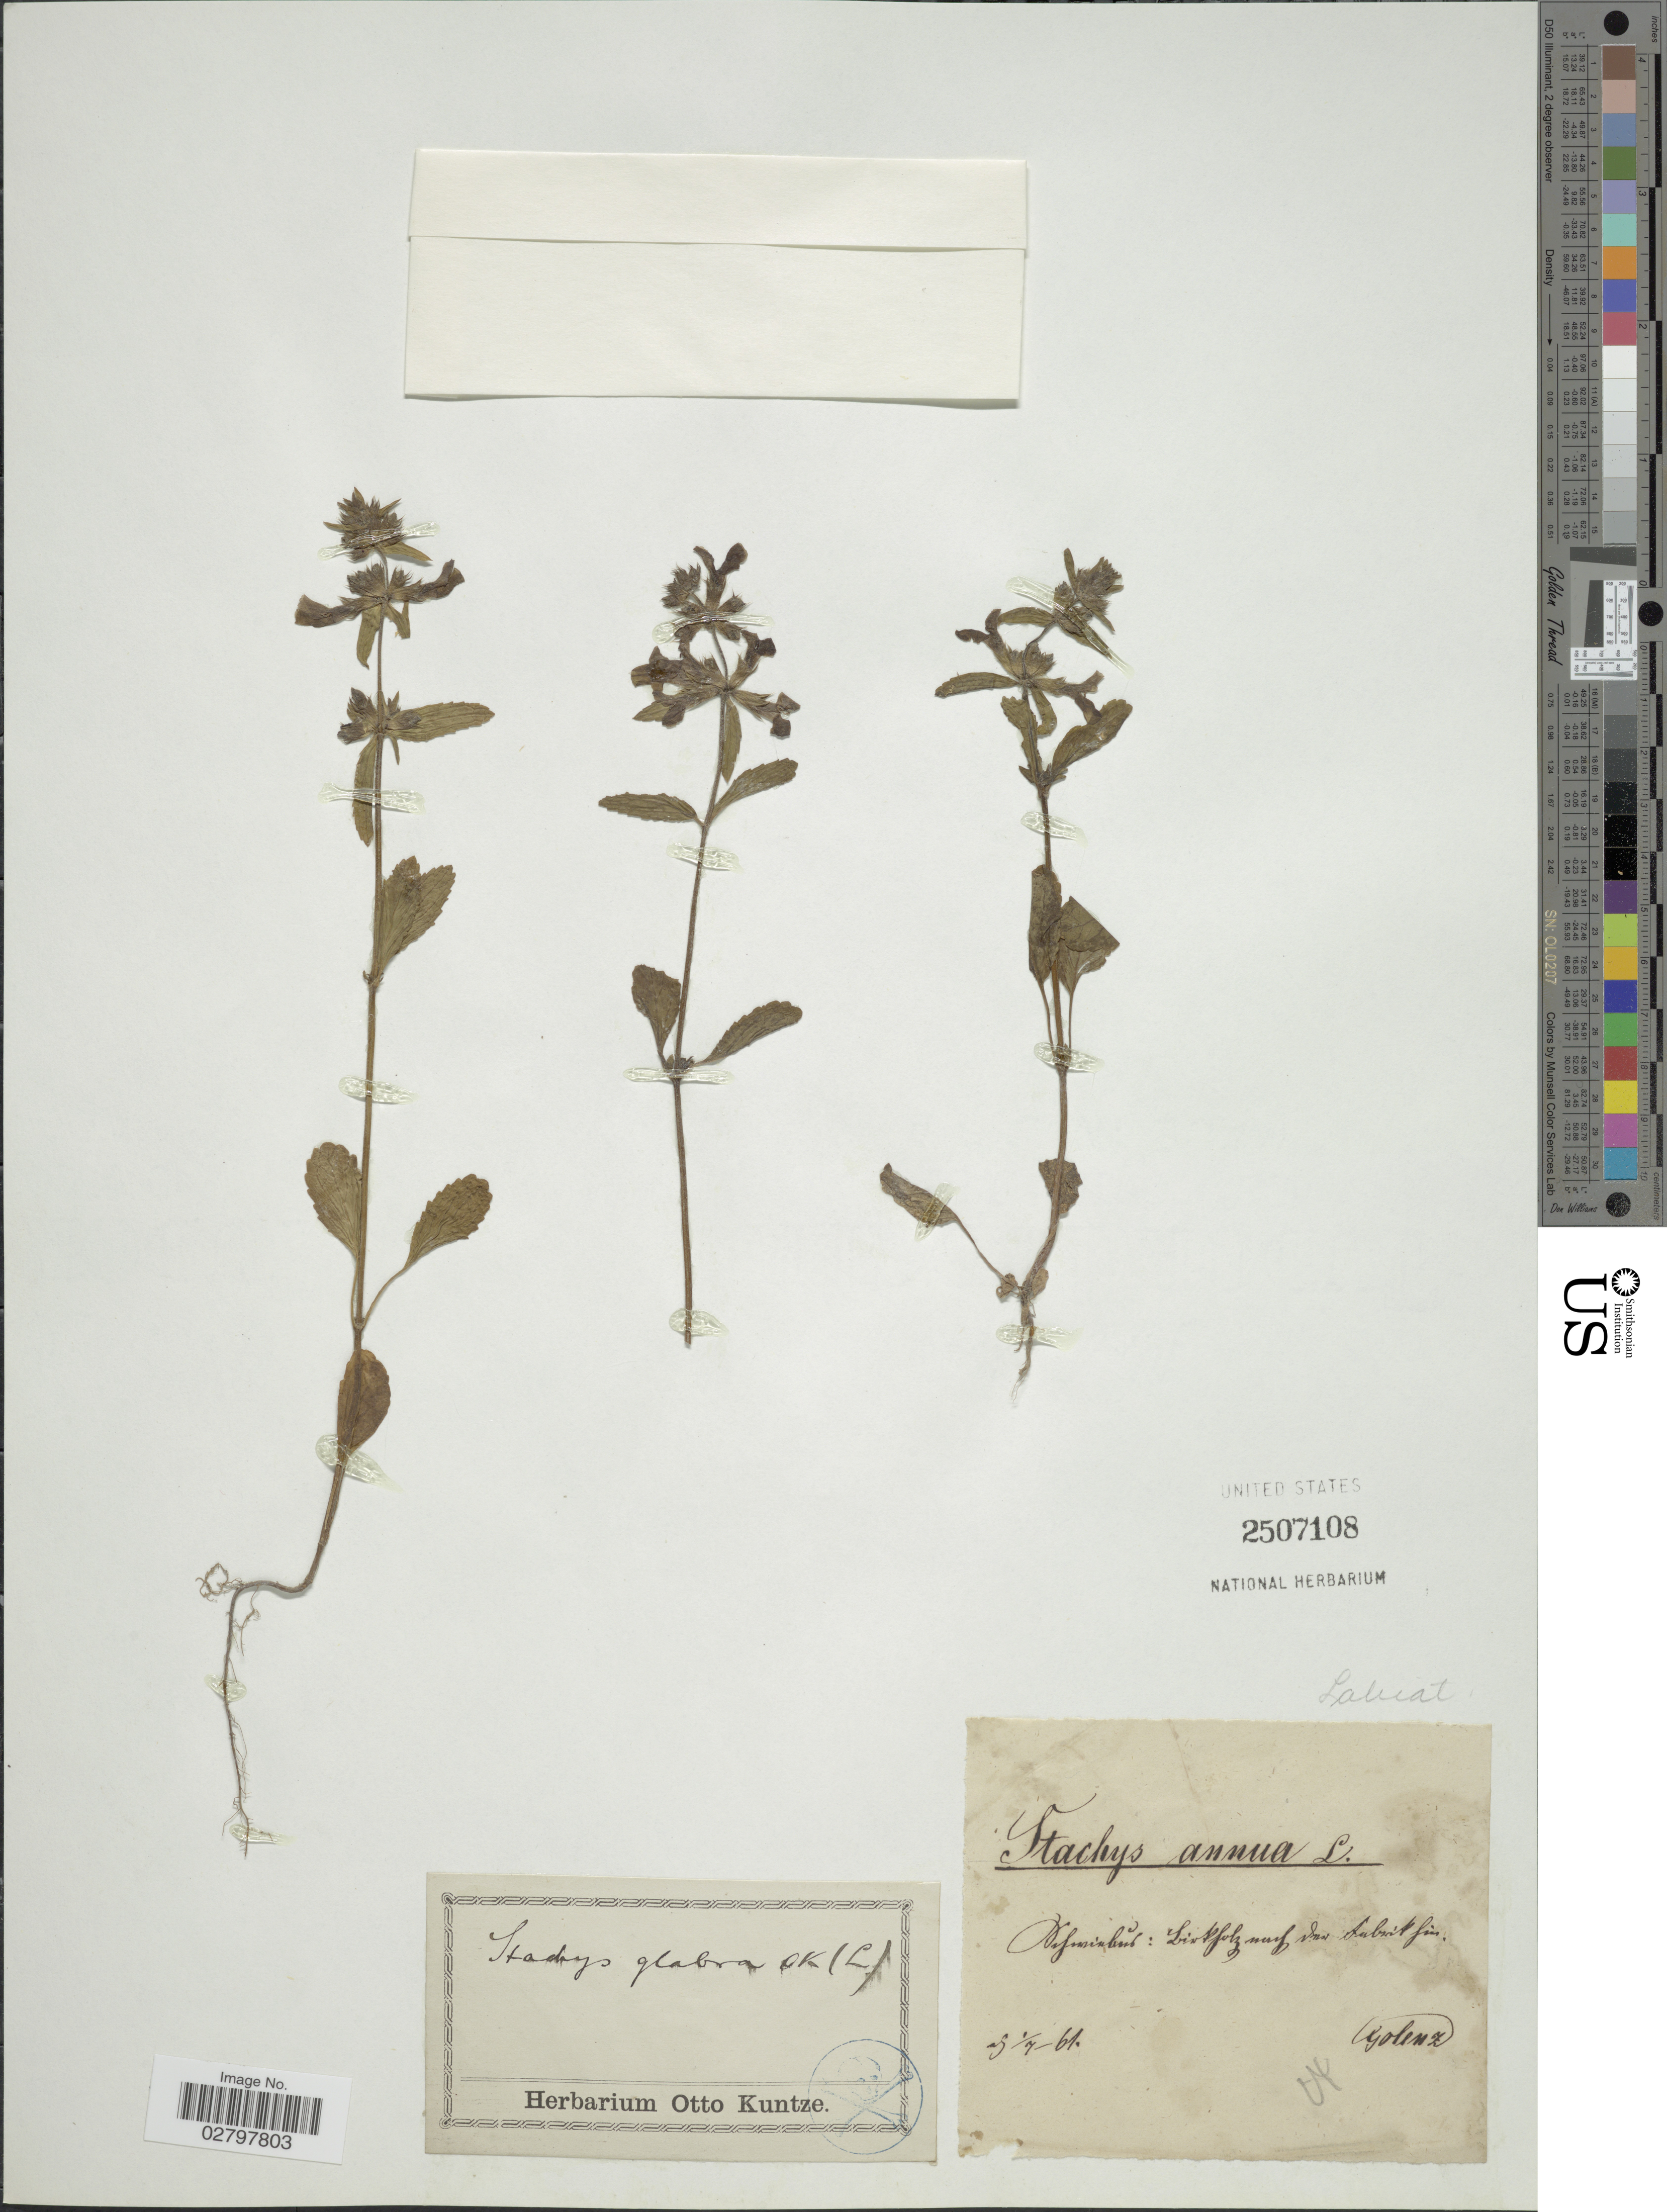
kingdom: Plantae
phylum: Tracheophyta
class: Magnoliopsida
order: Lamiales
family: Lamiaceae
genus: Stachys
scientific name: Stachys glabra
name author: Riddell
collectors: -. Golenz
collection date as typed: Transcribed d/m/y: 1/7/61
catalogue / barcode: US 2507108